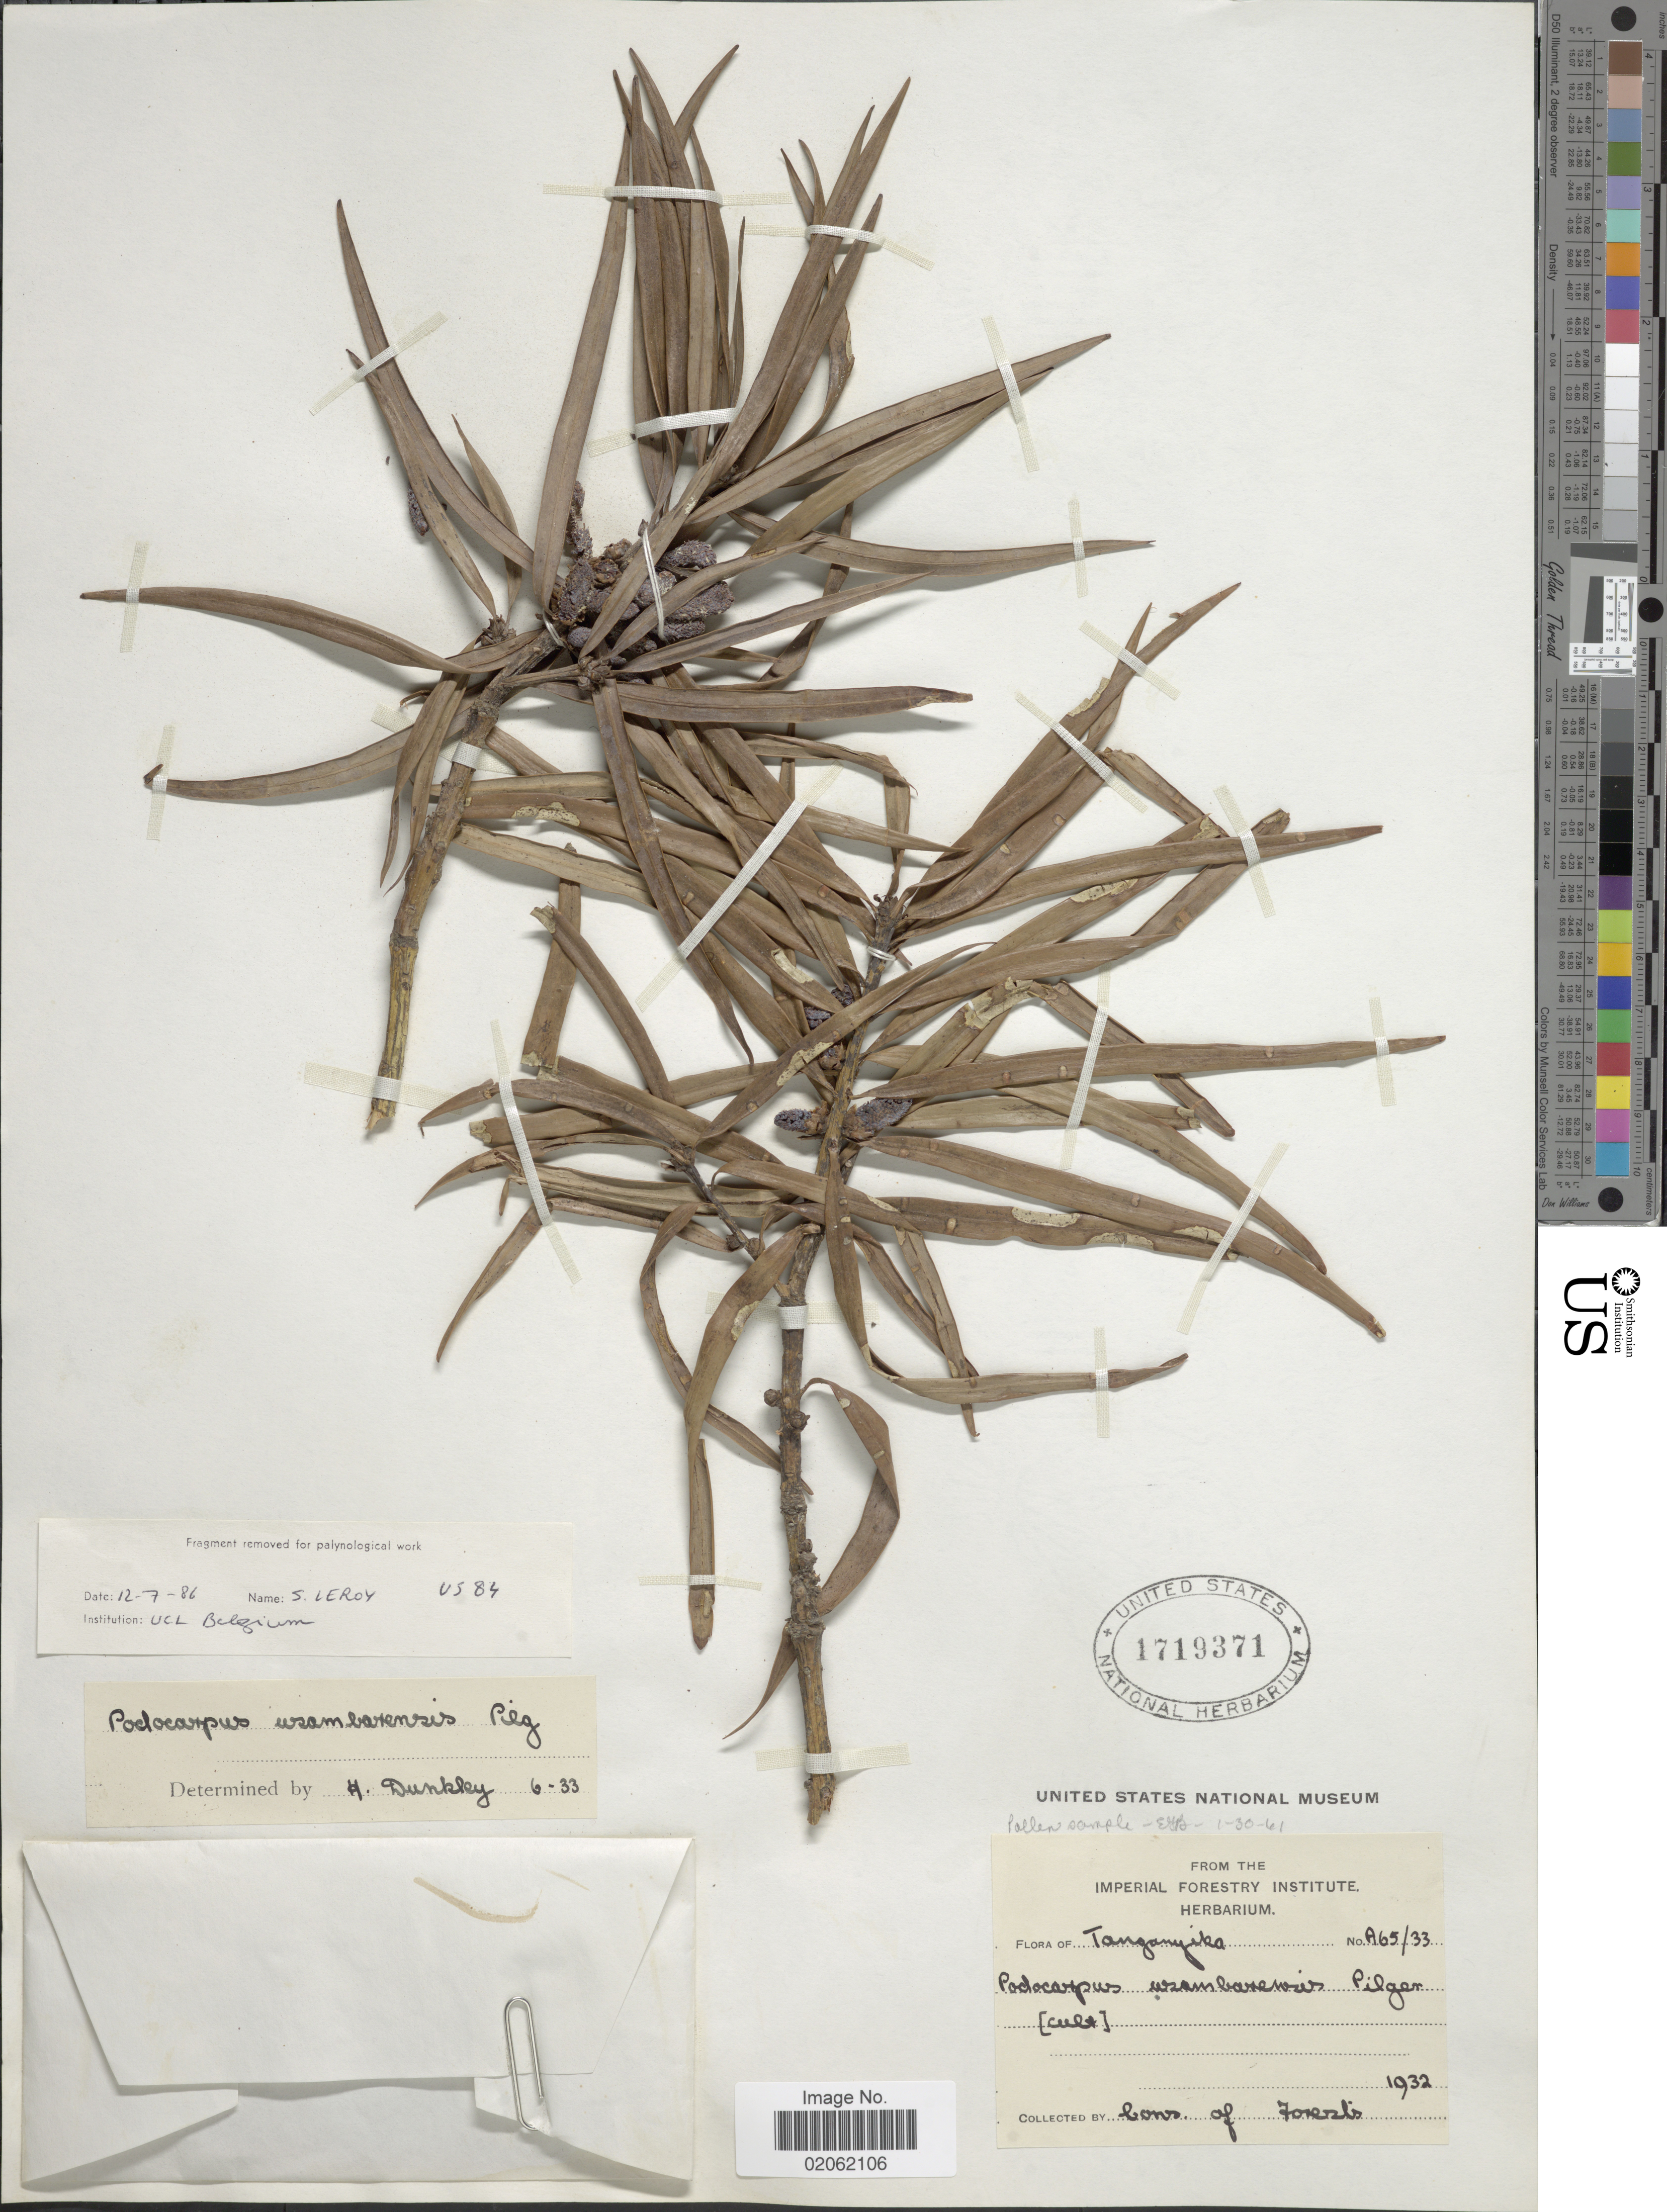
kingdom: Plantae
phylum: Tracheophyta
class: Pinopsida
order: Pinales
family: Podocarpaceae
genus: Podocarpus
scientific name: Podocarpus usambarensis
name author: Pilg.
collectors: -. Cons. of Forests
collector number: A65/33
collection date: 1932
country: Tanzania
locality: Tanganyika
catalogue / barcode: US 1719371